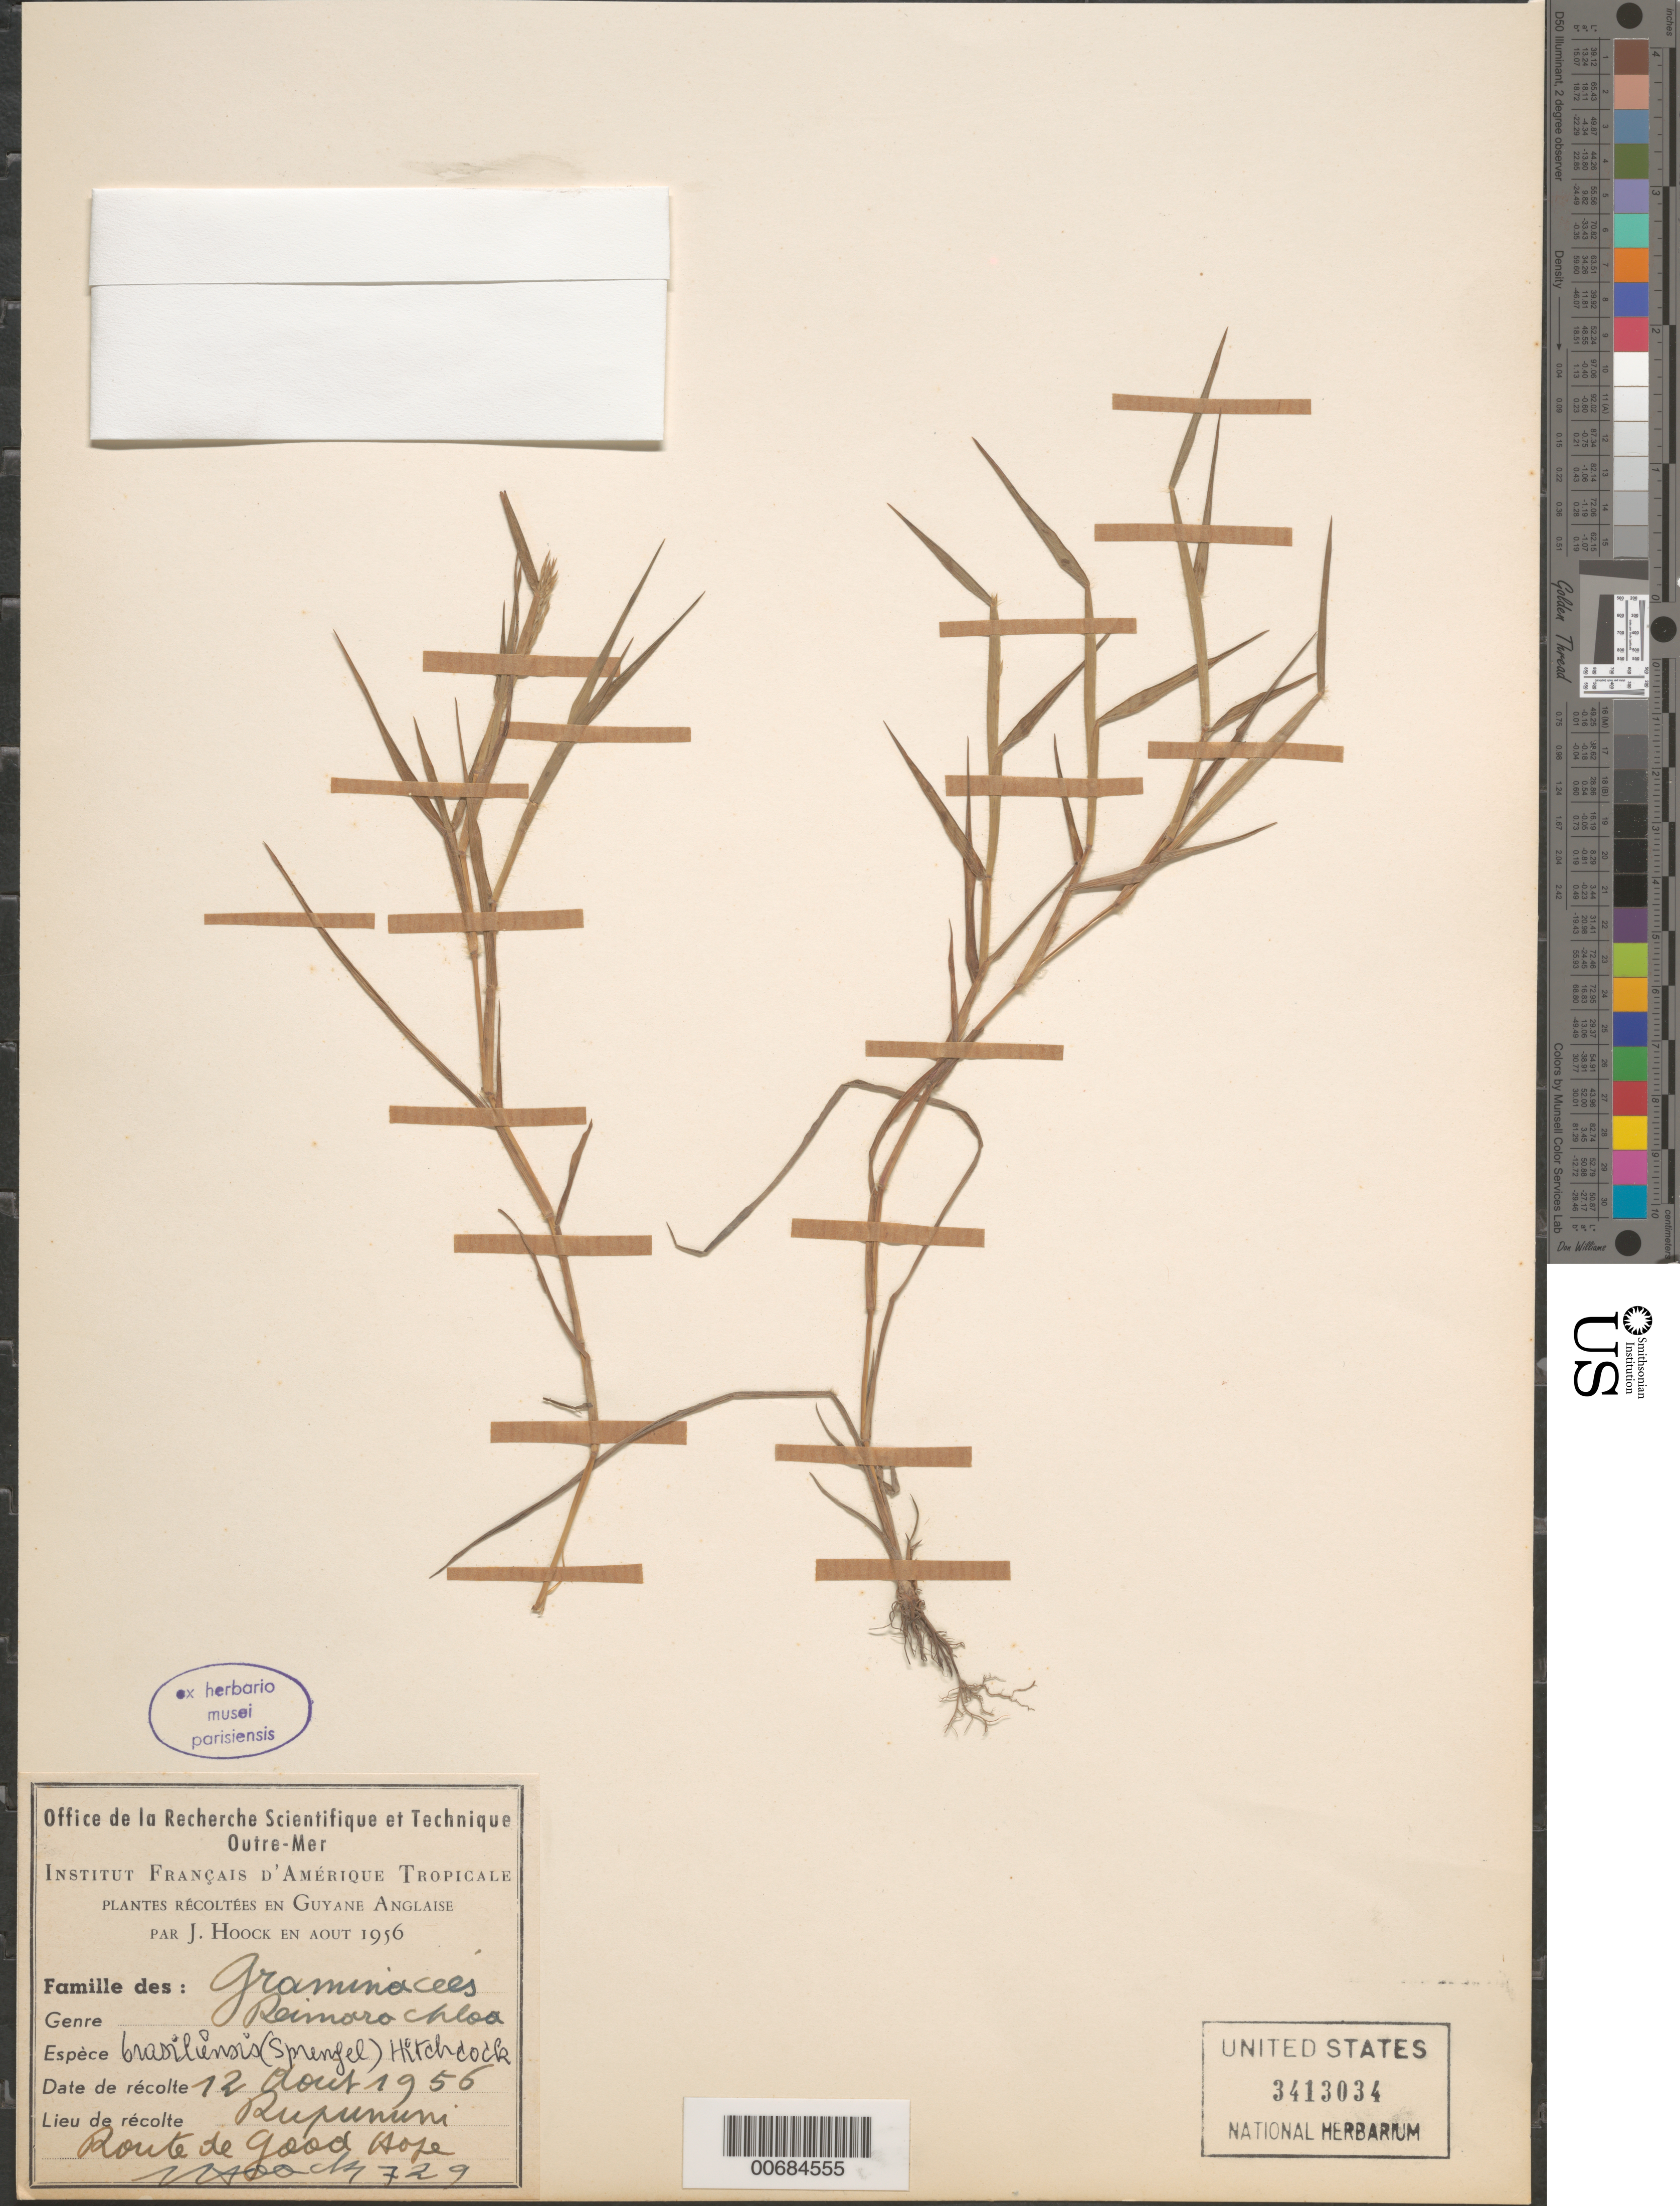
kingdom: Plantae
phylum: Tracheophyta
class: Liliopsida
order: Poales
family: Poaceae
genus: Reimarochloa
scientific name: Reimarochloa brasiliensis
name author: (Spreng.) Hitchc.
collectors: J. Hoock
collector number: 729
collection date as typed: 12-Aug-56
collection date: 1956-08-12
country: Guyana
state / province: U. Takutu-U. Essequibo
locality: Rupununi, Route de Good Hope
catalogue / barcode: US 3413034